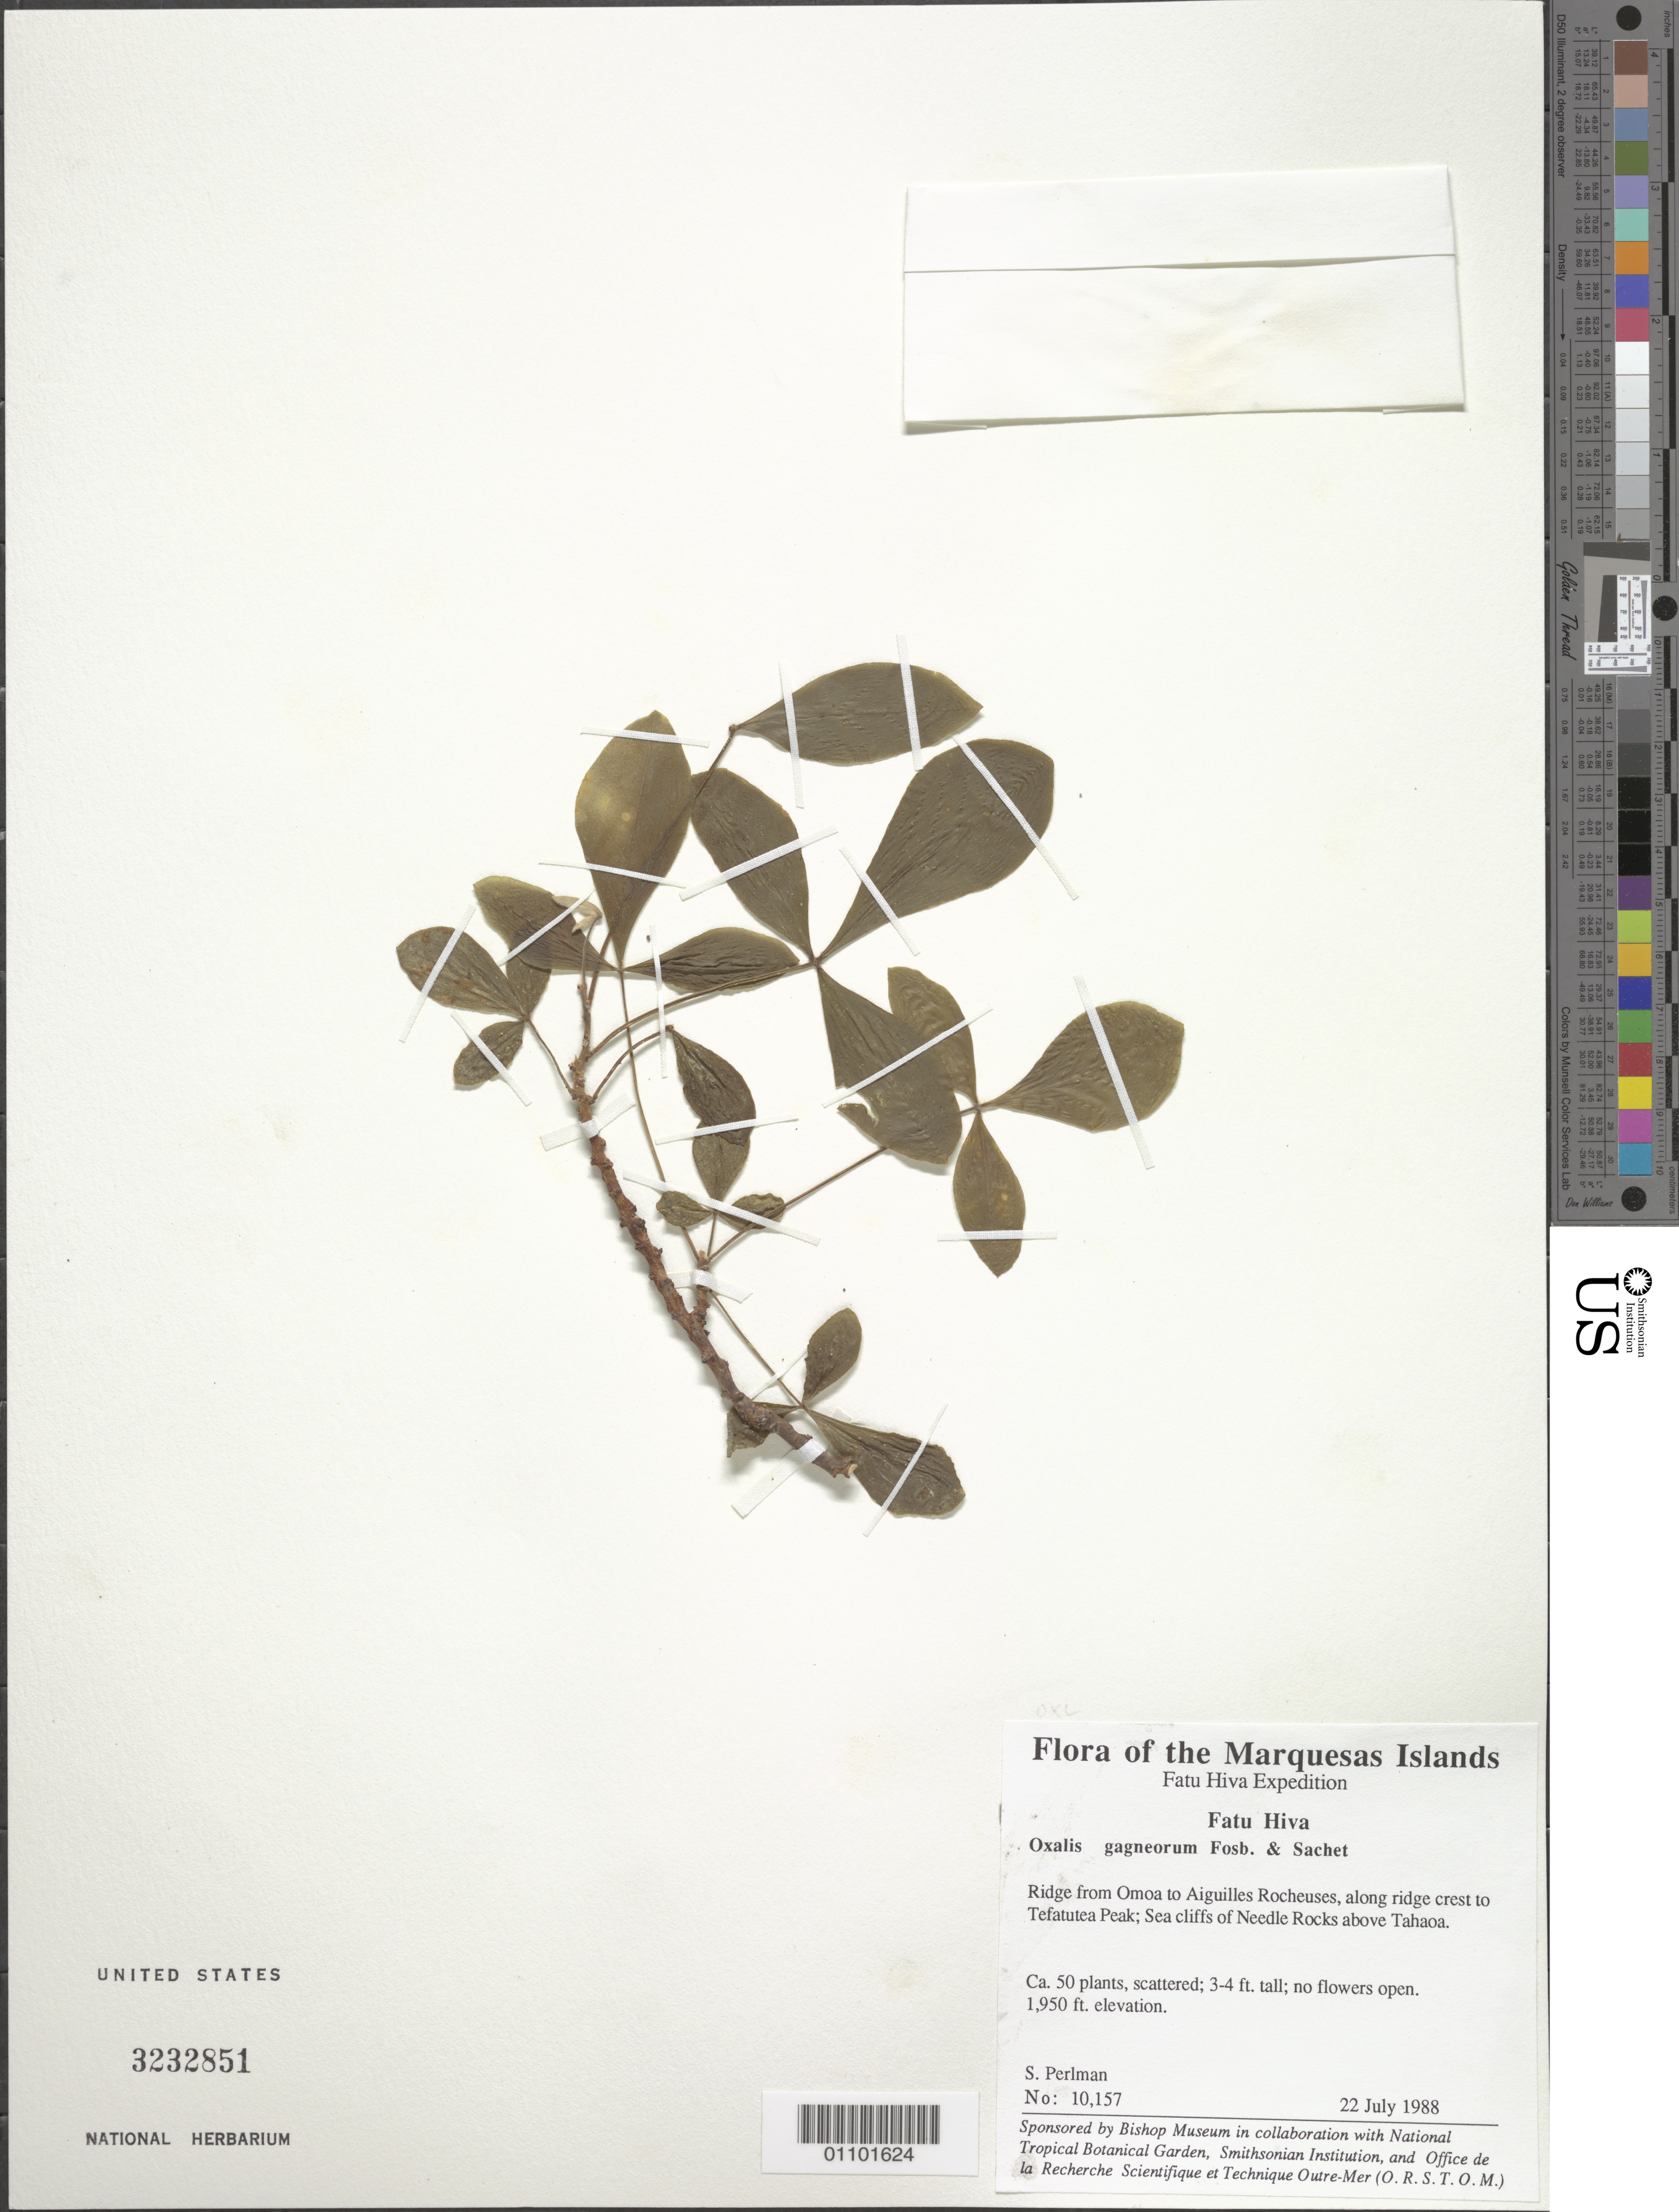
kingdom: Plantae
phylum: Tracheophyta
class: Magnoliopsida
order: Oxalidales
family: Oxalidaceae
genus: Oxalis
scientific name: Oxalis gagneorum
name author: Fosberg & Sachet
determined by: Wagner, W. L., (BOT), Smithsonian Institution - National Museum of Natural History (UNITED STATES)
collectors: S. P. Perlman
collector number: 10157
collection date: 1988-07-22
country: French Polynesia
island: Fatu Hiva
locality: Ridge from 'Omo'a to Aiguilles Rocheuses, sea cliffs of Needle Rocks above Tahaoa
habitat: Along ridge crest to Tefatutea Peak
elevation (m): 594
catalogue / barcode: US 3232851